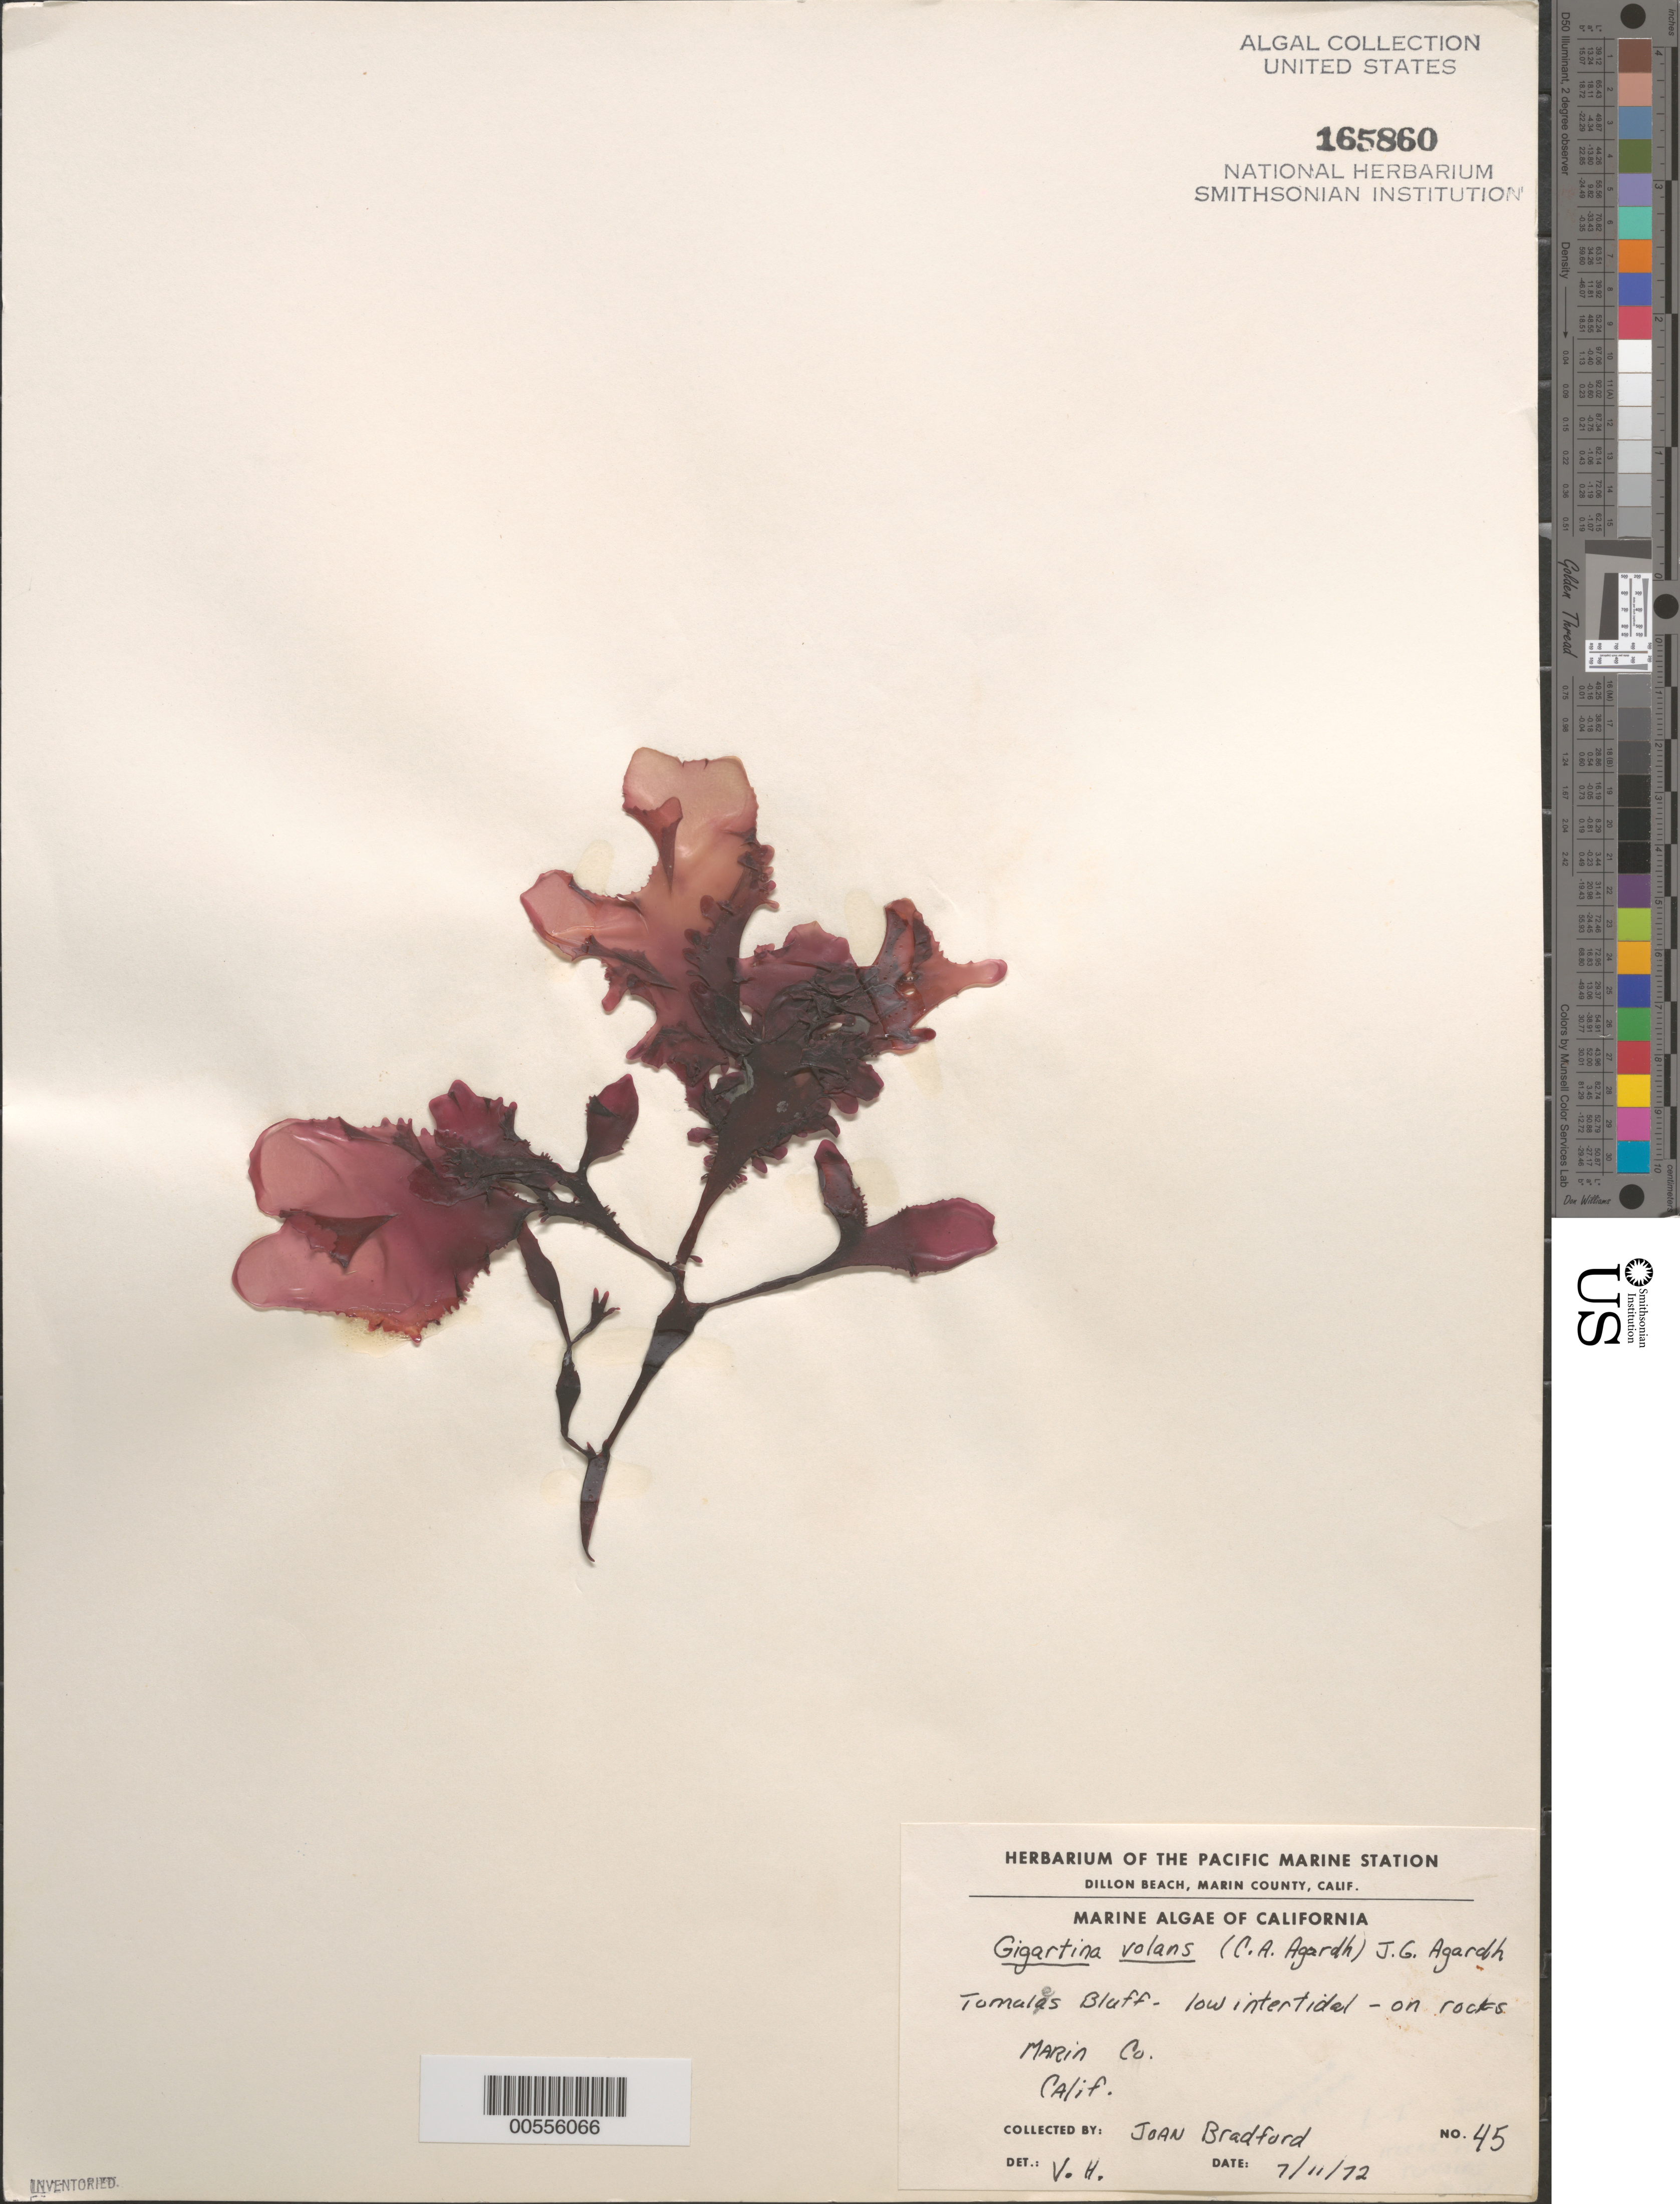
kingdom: Plantae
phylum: Rhodophyta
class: Florideophyceae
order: Gigartinales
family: Gigartinaceae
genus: Mazzaella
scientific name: Mazzaella volans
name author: (C. Agardh) Fredericq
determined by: Algae name updating Project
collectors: J. Bradford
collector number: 45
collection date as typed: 11 Jul 1972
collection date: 1972-07-11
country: United States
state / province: California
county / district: Marin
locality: Tomales Bluff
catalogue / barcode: US 165860